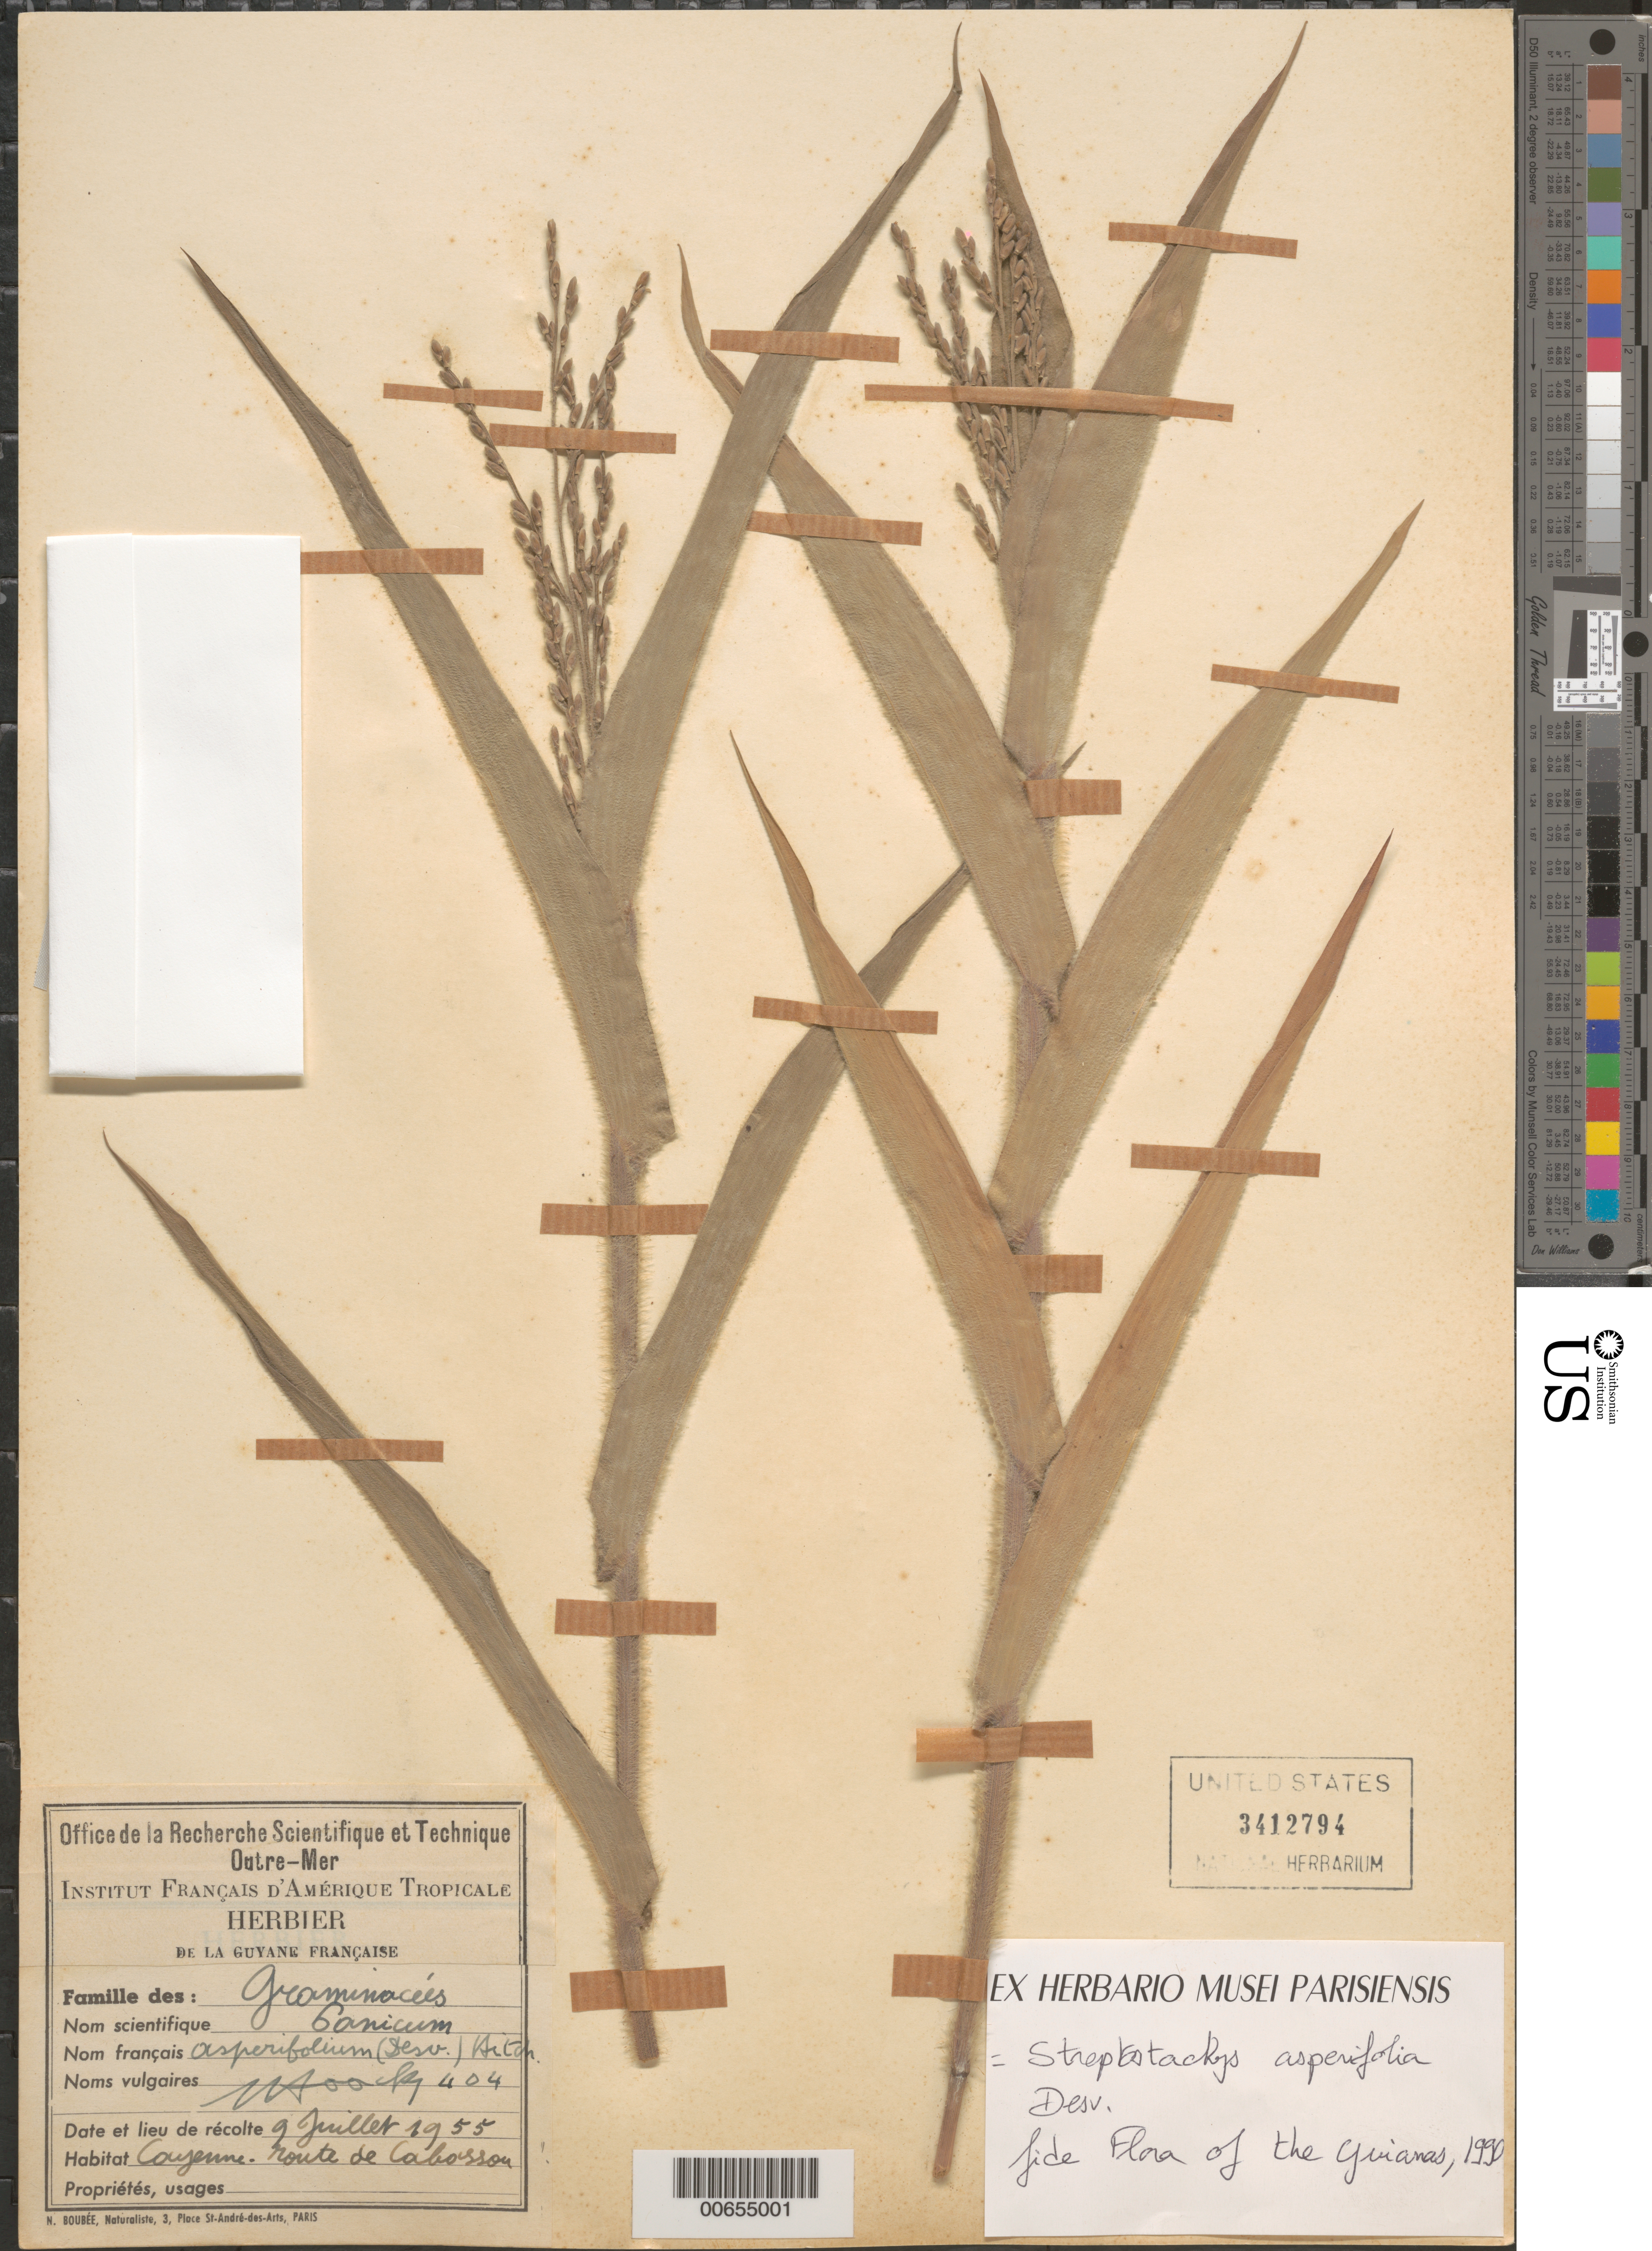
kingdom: Plantae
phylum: Tracheophyta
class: Liliopsida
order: Poales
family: Poaceae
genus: Streptostachys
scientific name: Streptostachys asperifolia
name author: Desv.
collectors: J. Hoock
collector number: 404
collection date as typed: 9-Jul-55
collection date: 1955-07-09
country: French Guiana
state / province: Cayenne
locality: Cayenne, Route de Cabassou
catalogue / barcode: US 3412794